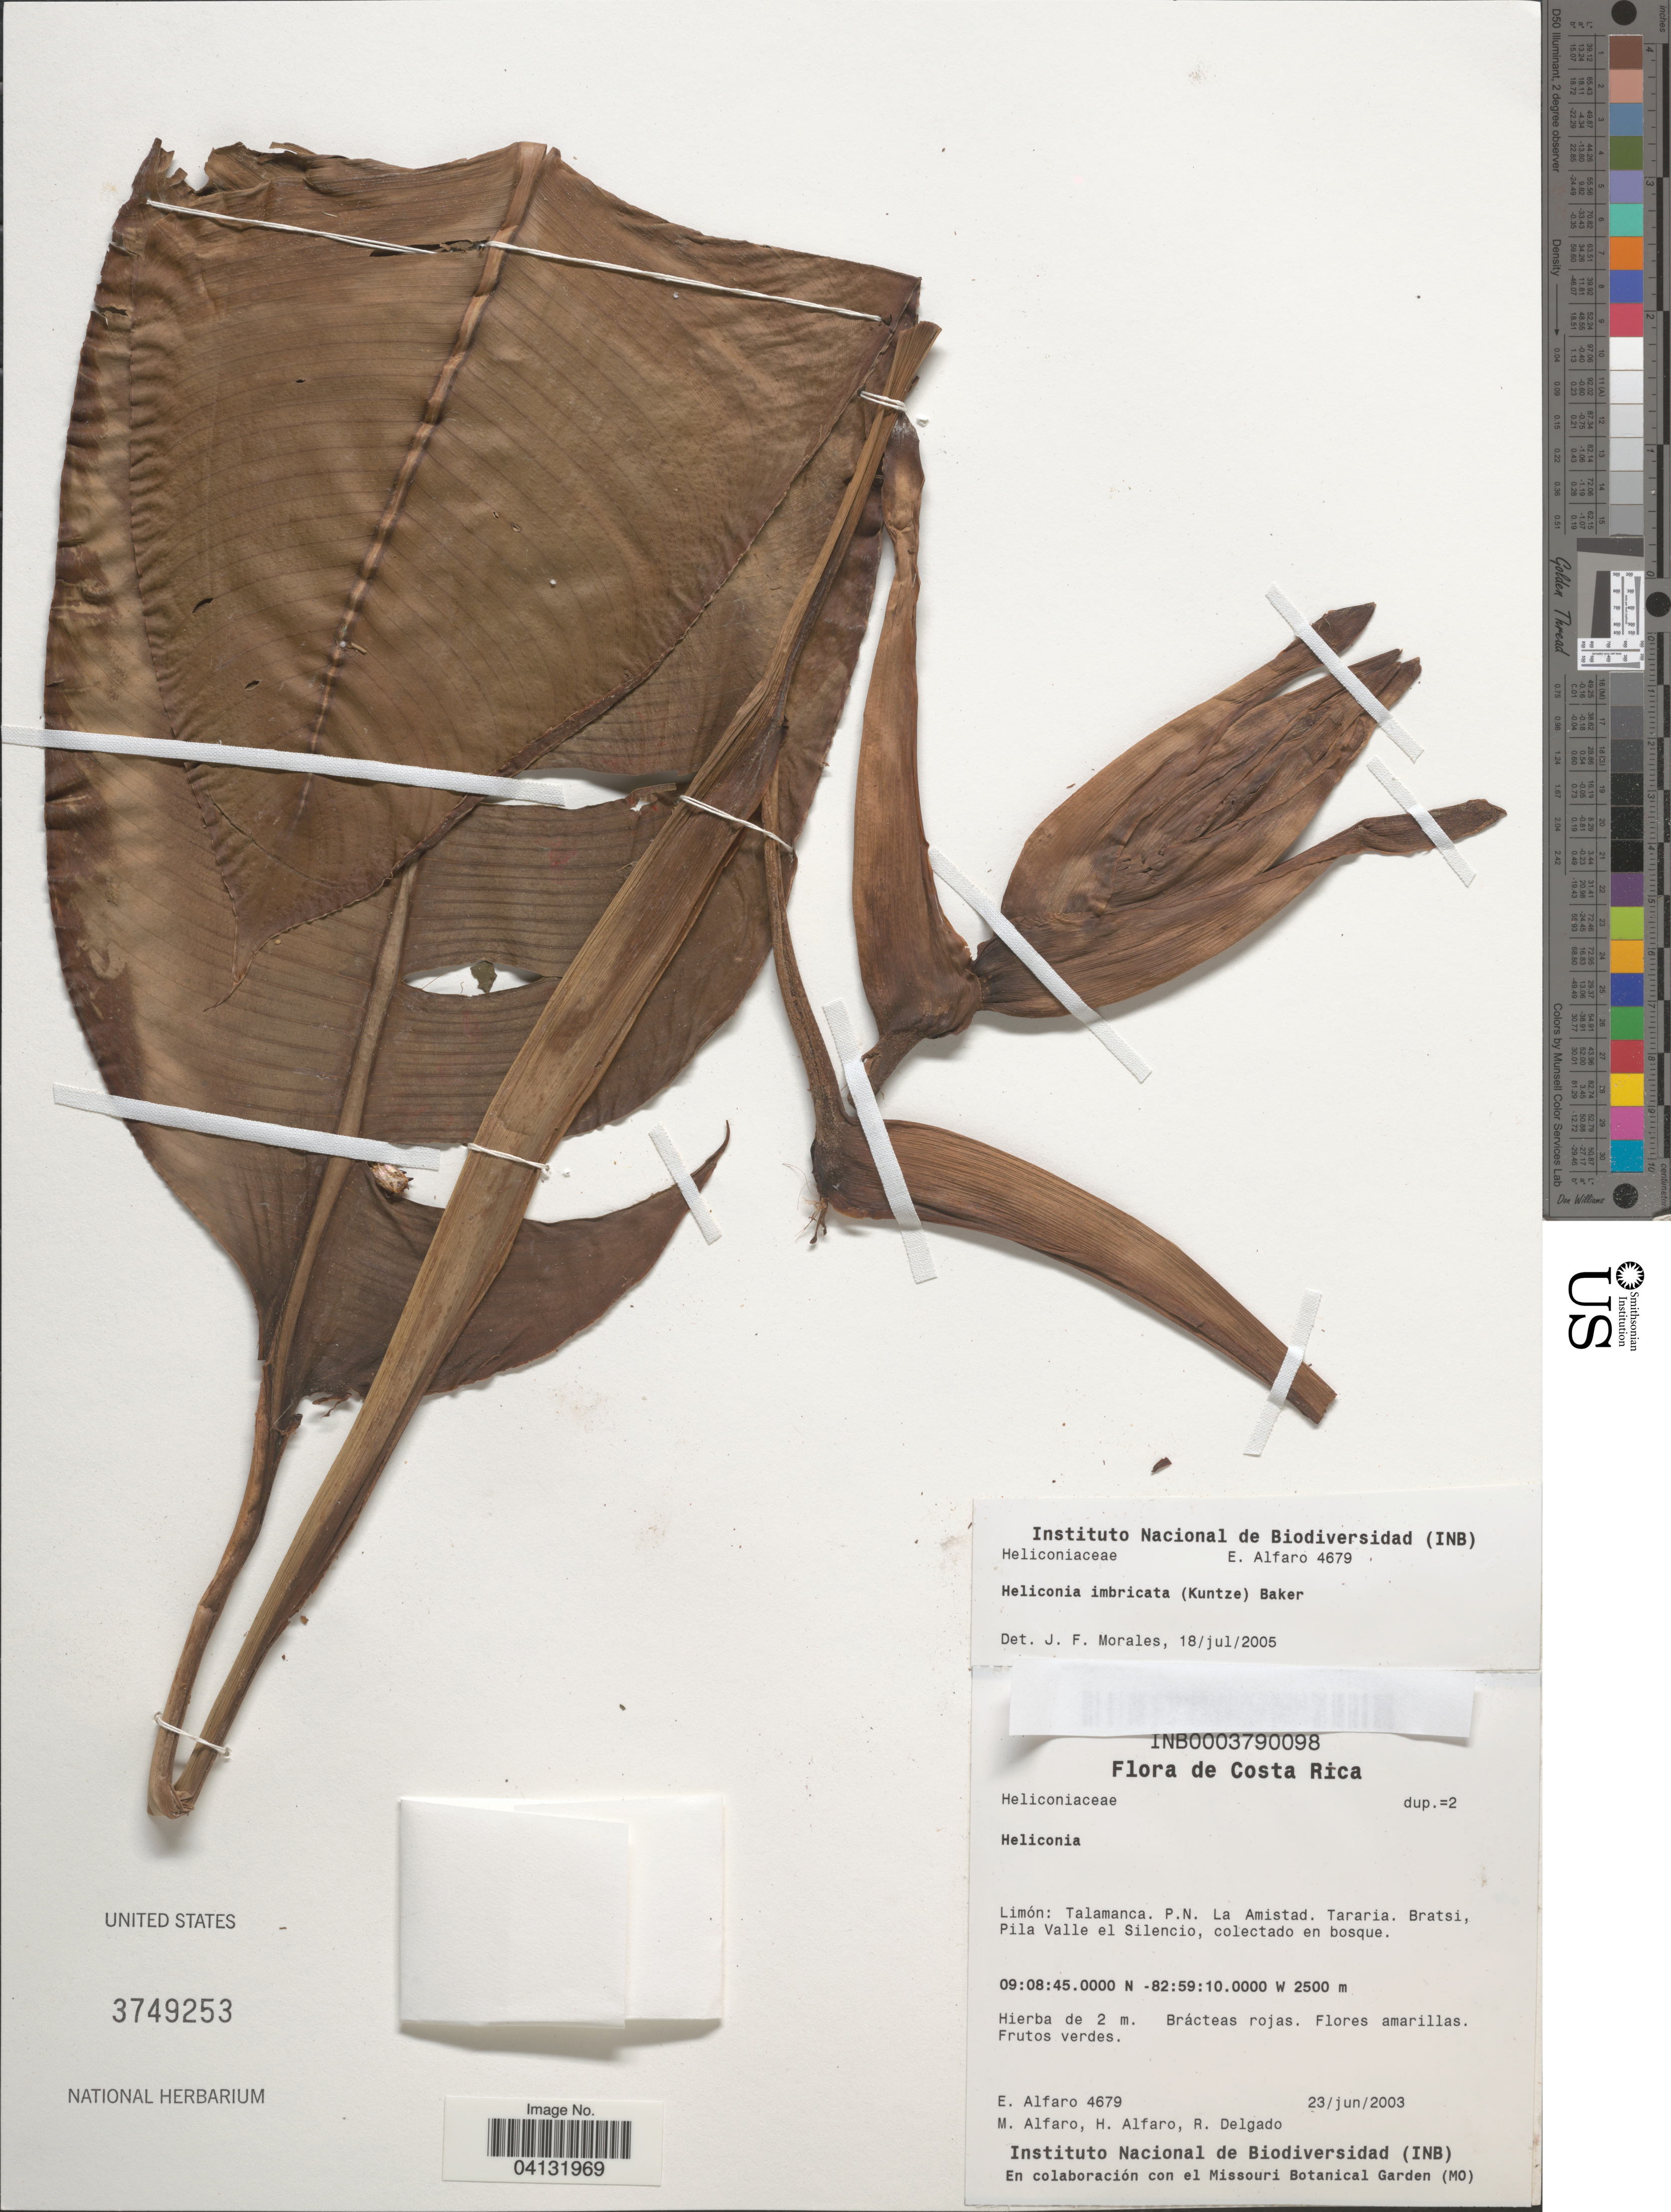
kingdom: Plantae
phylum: Tracheophyta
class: Liliopsida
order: Zingiberales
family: Heliconiaceae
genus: Heliconia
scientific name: Heliconia imbricata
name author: (Kuntze) Baker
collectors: E. Alfaro, M. Alfaro, H. Alfaro & R. Delgado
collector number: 4679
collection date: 2003-06-23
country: Costa Rica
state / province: Limón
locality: Talamanca. P.N. La Amistad. Tararia. Bratsi, Pila Valle el Silencio, colectado en bosque.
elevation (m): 2500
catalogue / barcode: US 3749253